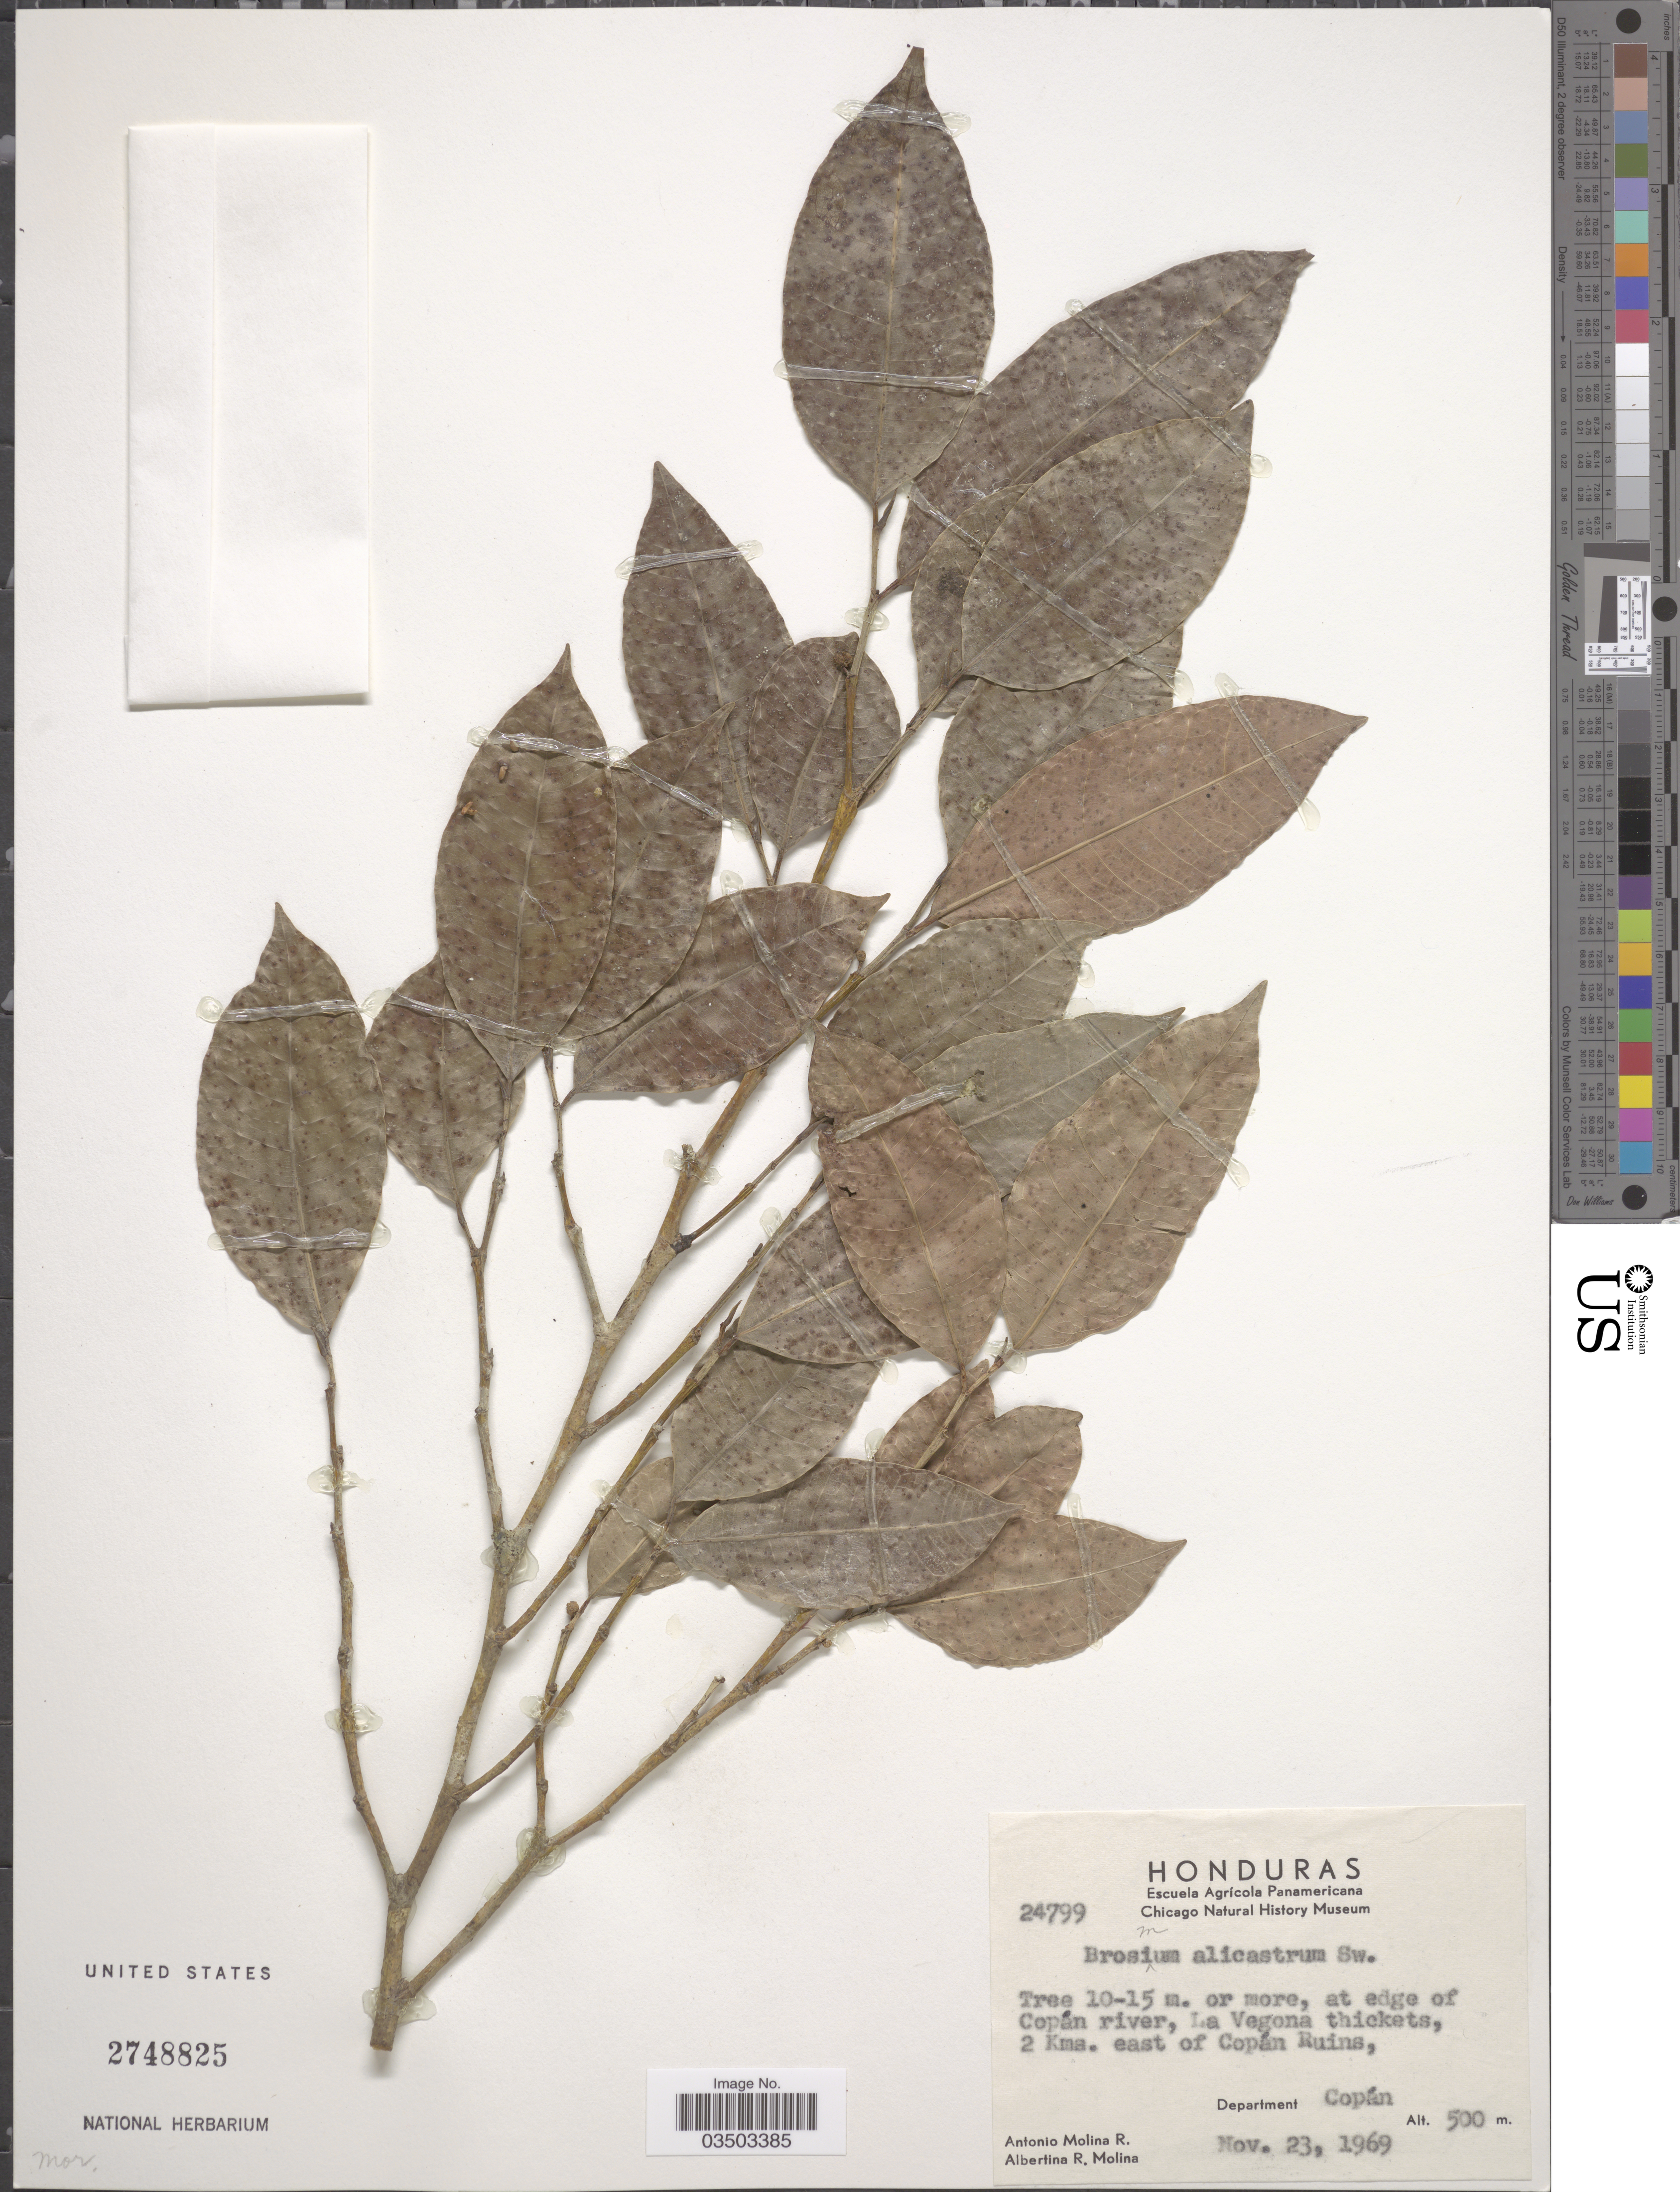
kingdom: Plantae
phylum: Tracheophyta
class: Magnoliopsida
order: Rosales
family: Moraceae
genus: Brosimum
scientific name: Brosimum alicastrum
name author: Sw.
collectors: A. Molina R. & A. R. Molina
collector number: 24799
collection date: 1969-11-23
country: Honduras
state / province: Copan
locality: Edge of Copán river, La Vegona thickets, 2 Kma. east of Copán Ruins. Department Copán.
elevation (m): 500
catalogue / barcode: US 2748825